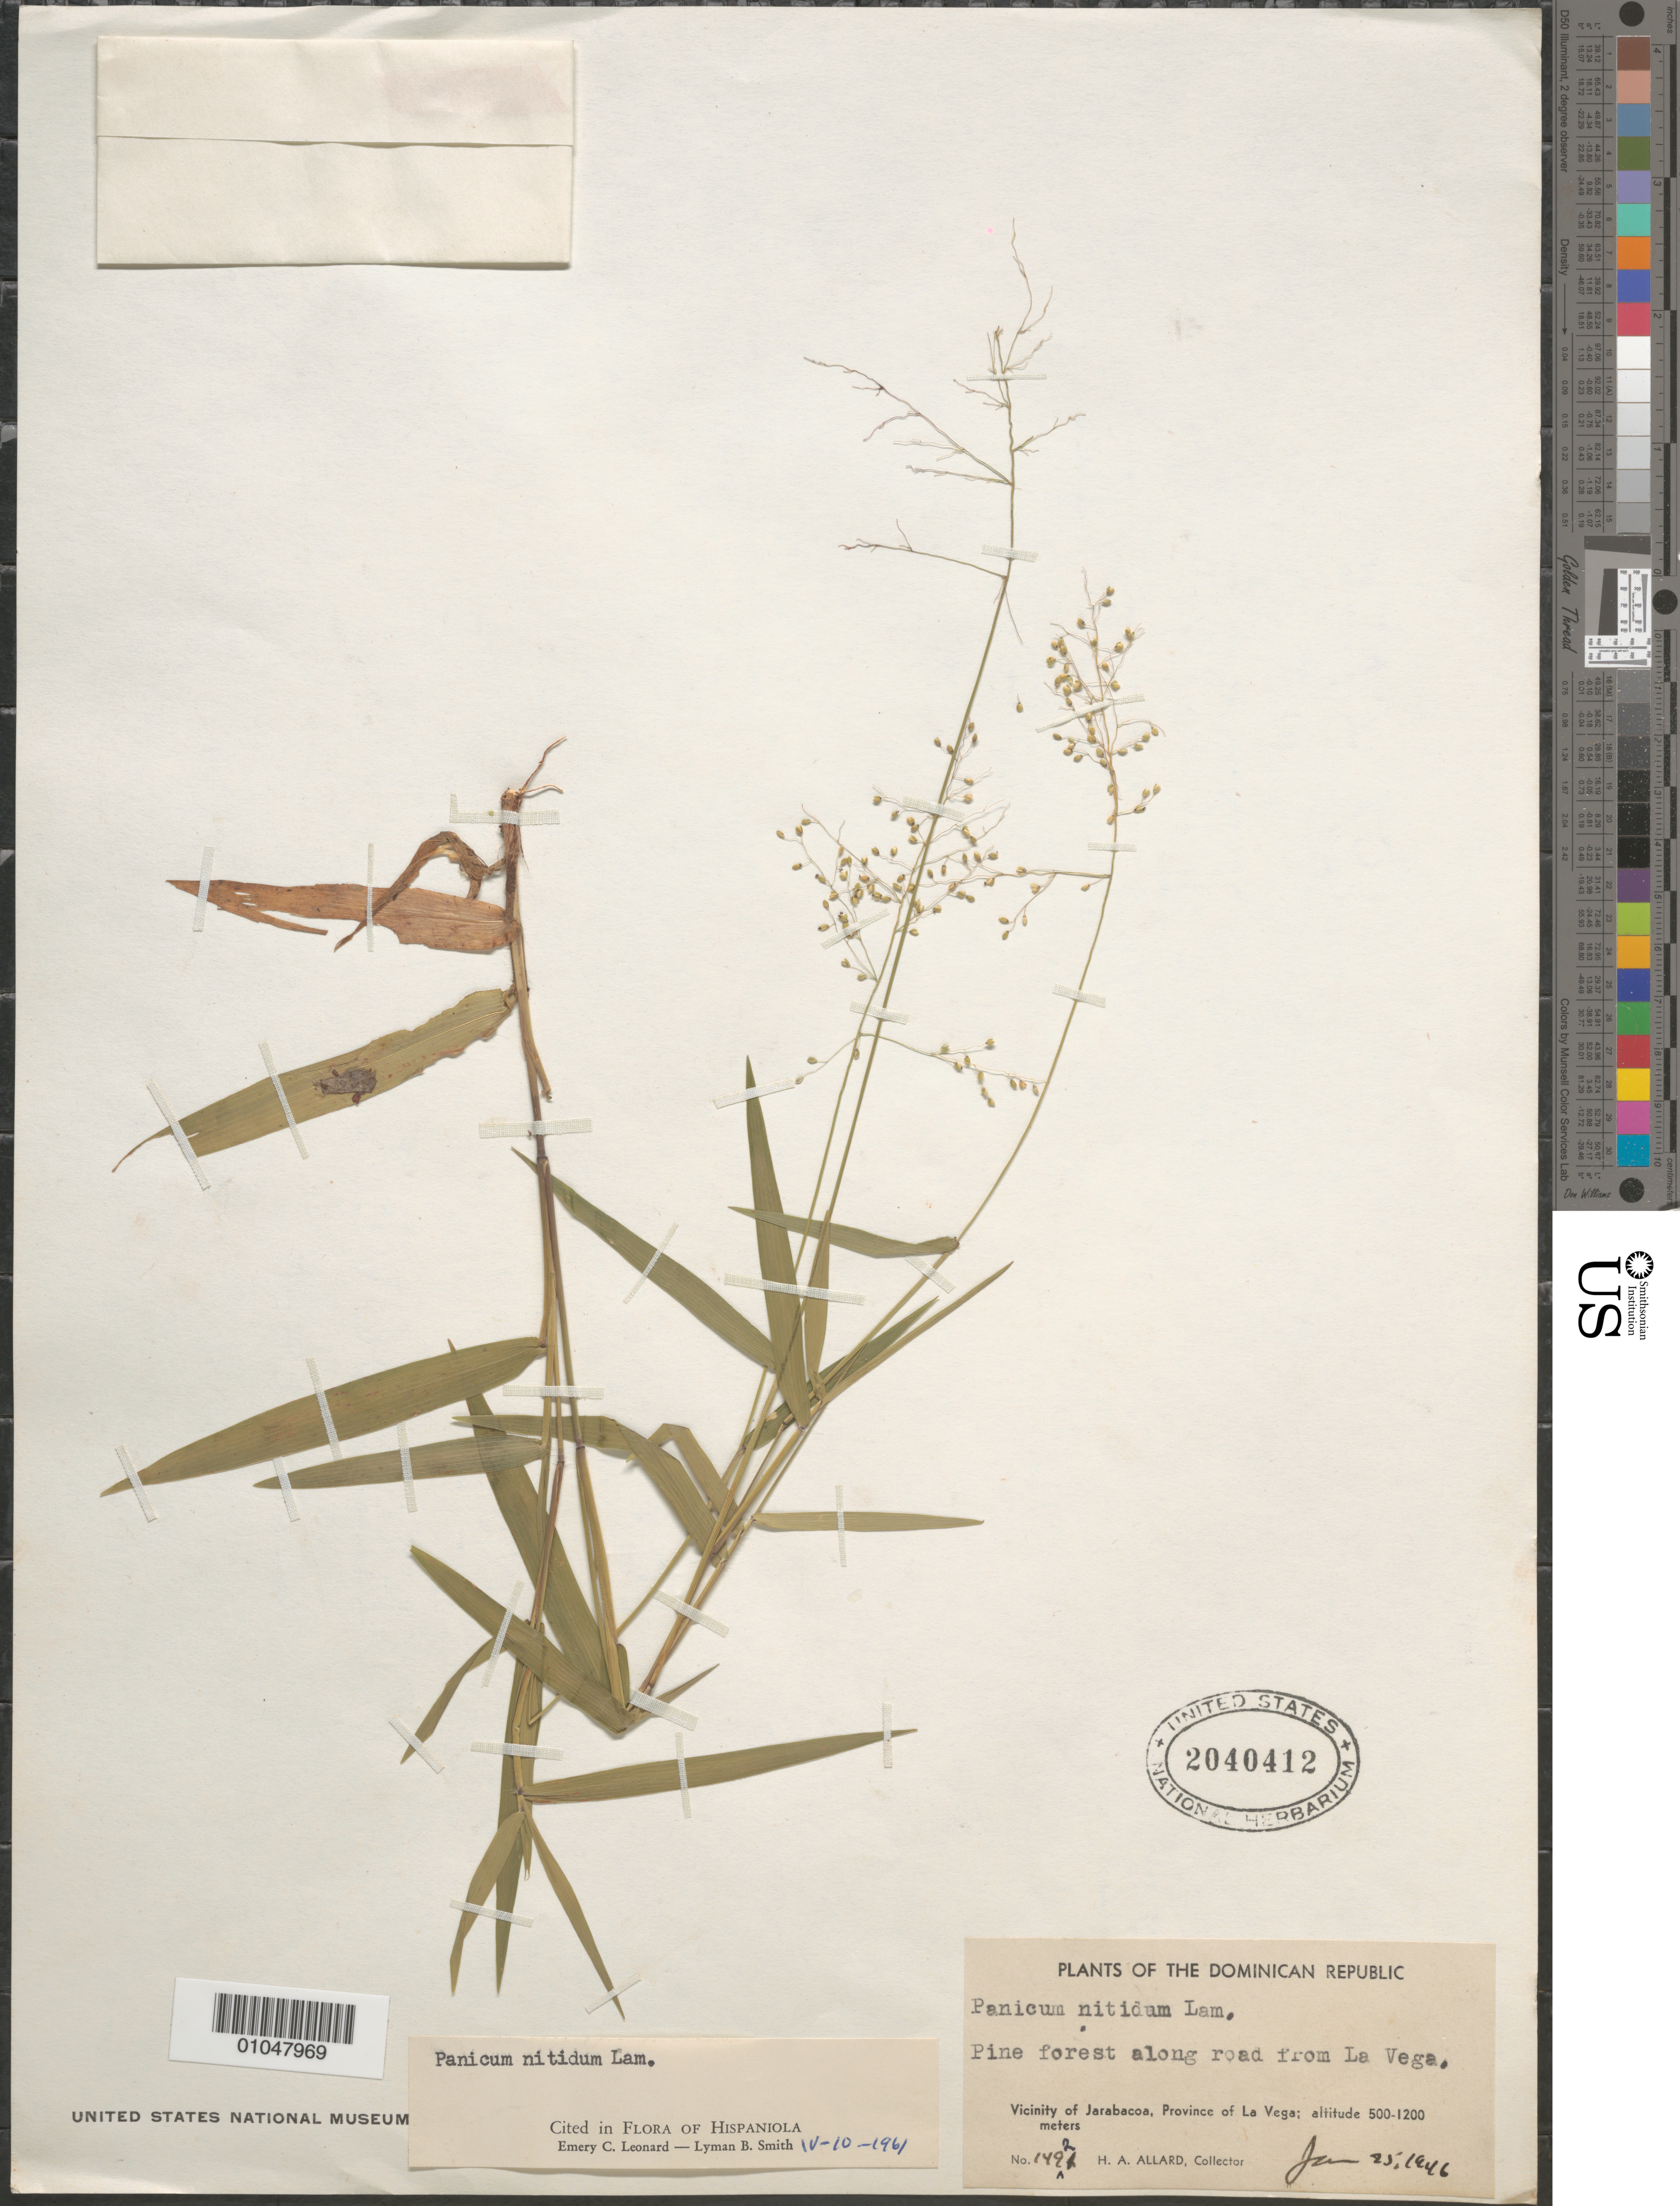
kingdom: Plantae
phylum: Tracheophyta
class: Liliopsida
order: Poales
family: Poaceae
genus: Panicum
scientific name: Panicum nitidum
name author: Lam.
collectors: H. A. Allard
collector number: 14921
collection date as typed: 25 Jan 1946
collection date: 1946-01-25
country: Dominican Republic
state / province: La Vega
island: Hispaniola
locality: Vic of Jarabacoa, pine forest along rd from La Vega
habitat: pine forest along road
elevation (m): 500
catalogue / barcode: US 2040412